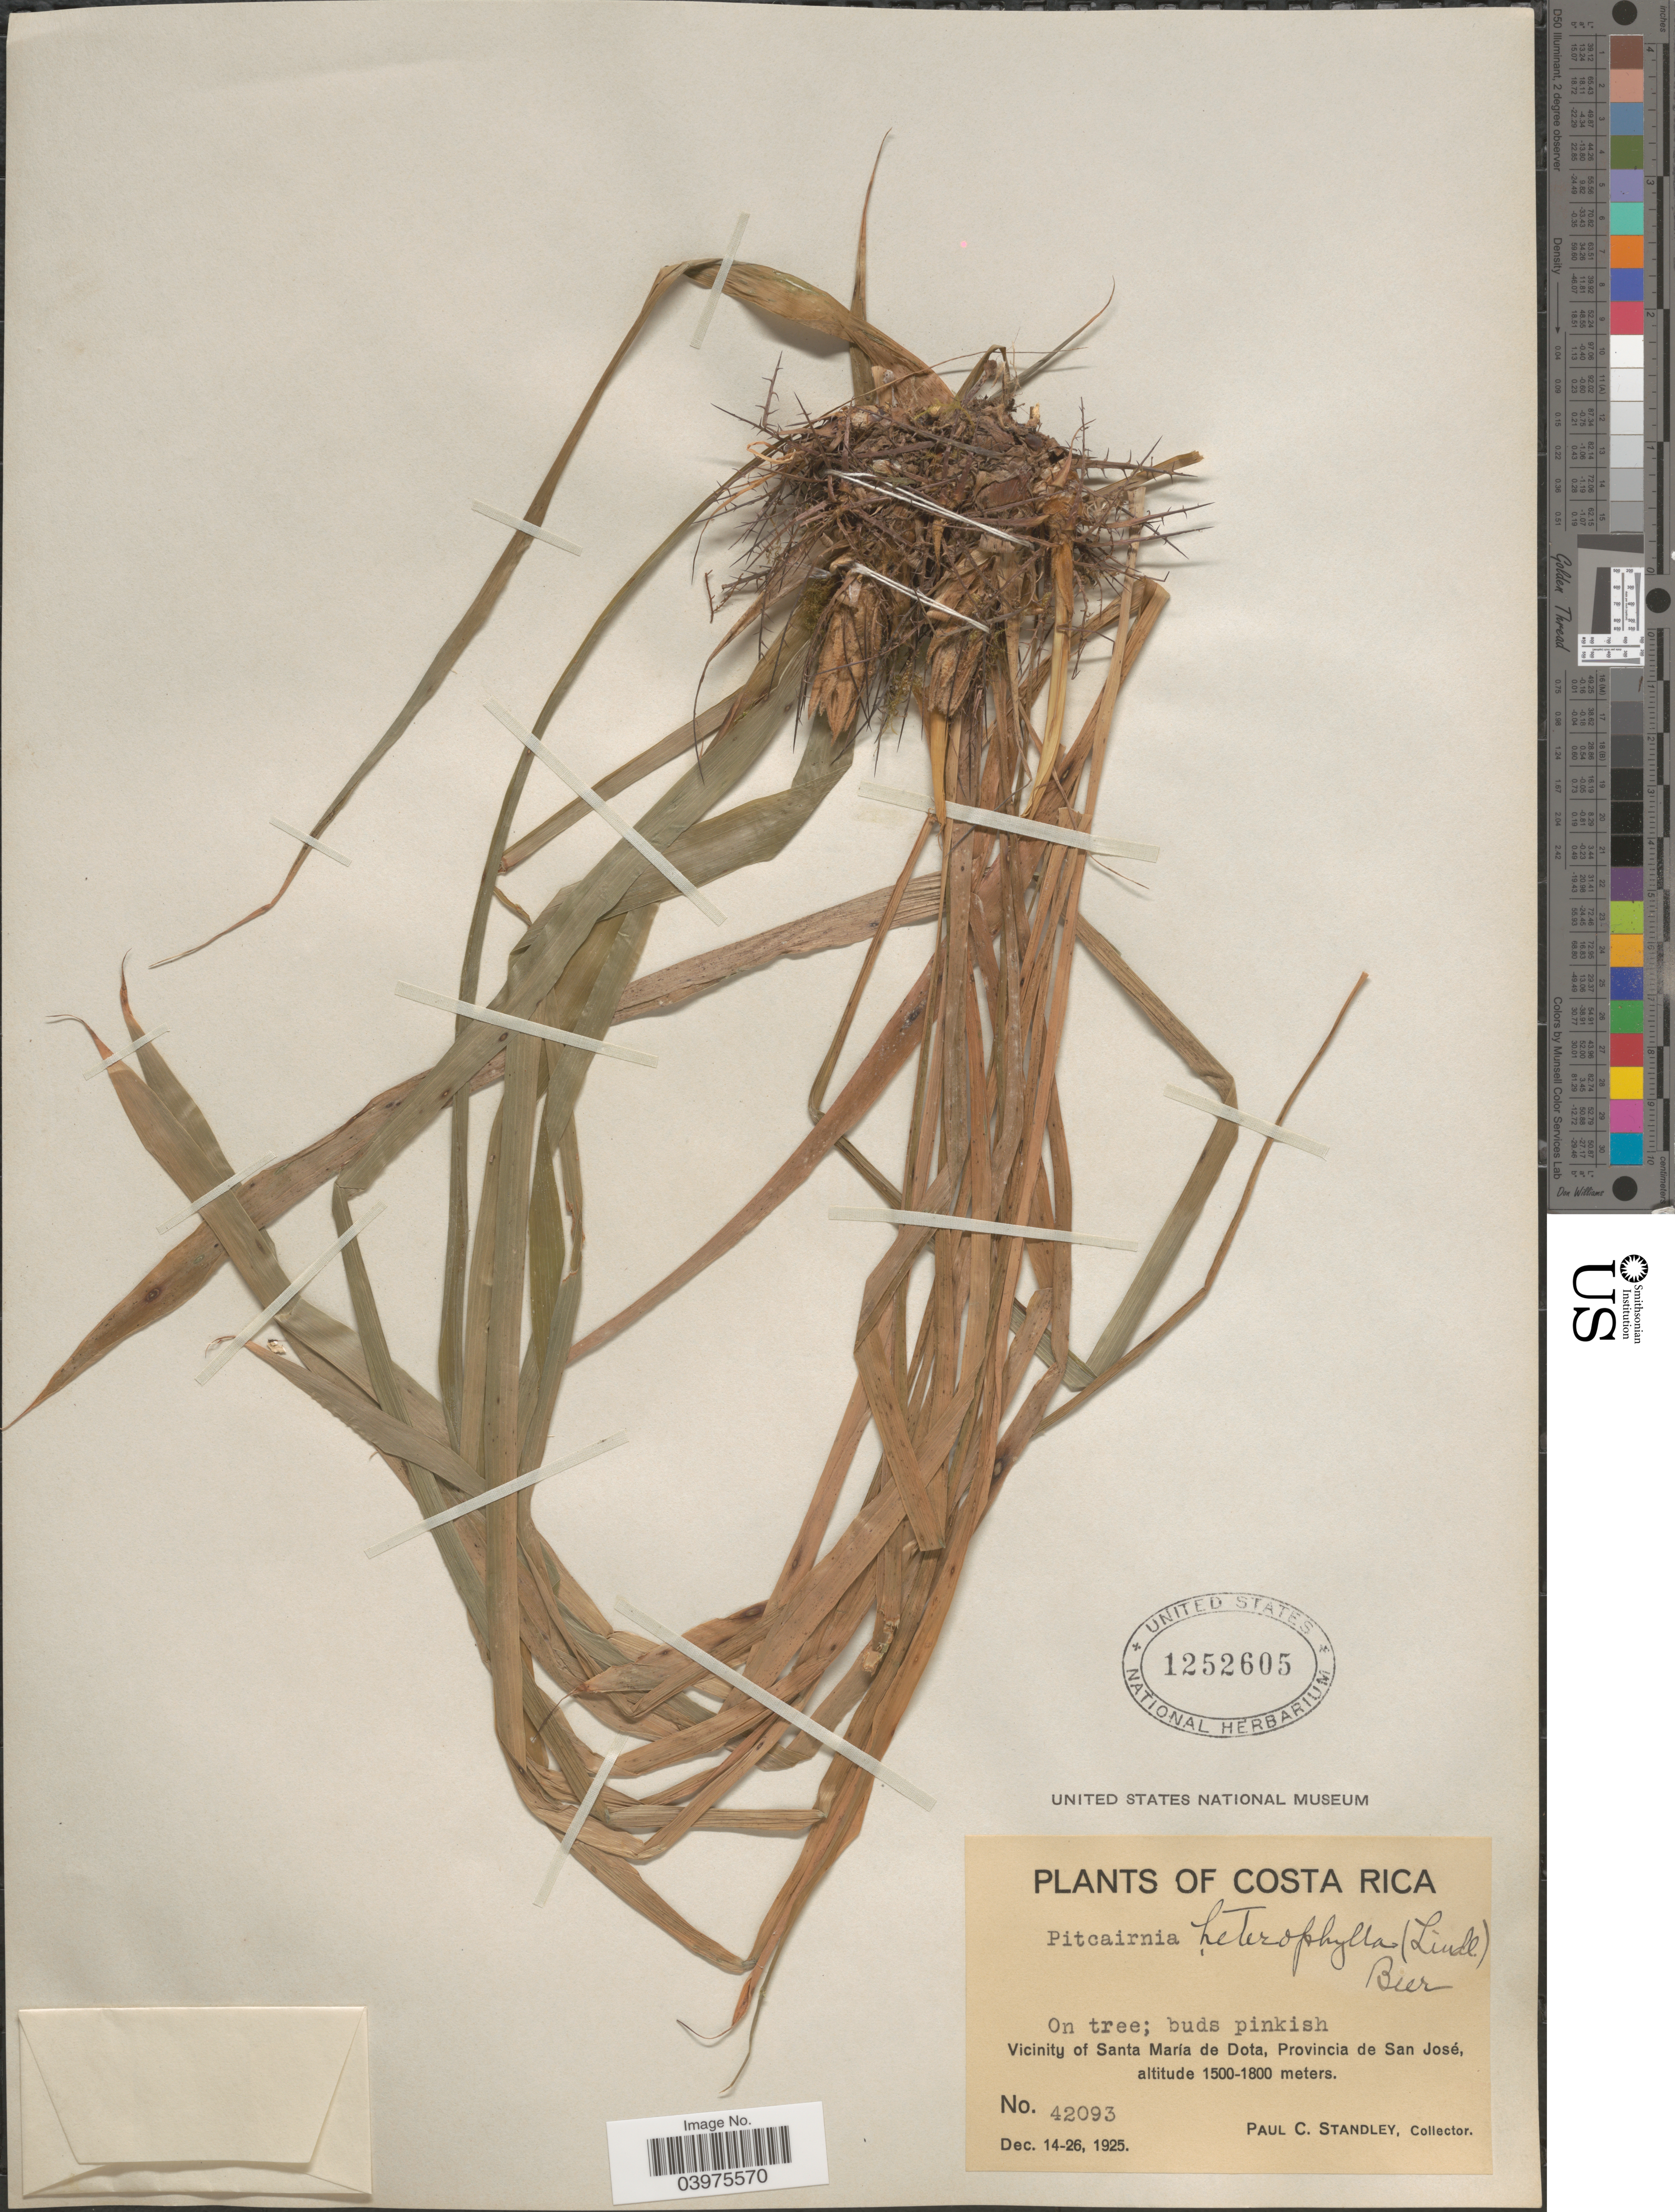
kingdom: Plantae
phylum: Tracheophyta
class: Liliopsida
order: Poales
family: Bromeliaceae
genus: Pitcairnia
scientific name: Pitcairnia heterophylla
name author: (Lindl.) Beer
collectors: P. C. Standley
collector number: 42093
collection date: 1925-12-14/1925-12-26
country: Costa Rica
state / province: San José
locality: Vicinity of Santa María de Dota.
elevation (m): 1500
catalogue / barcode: US 1252605